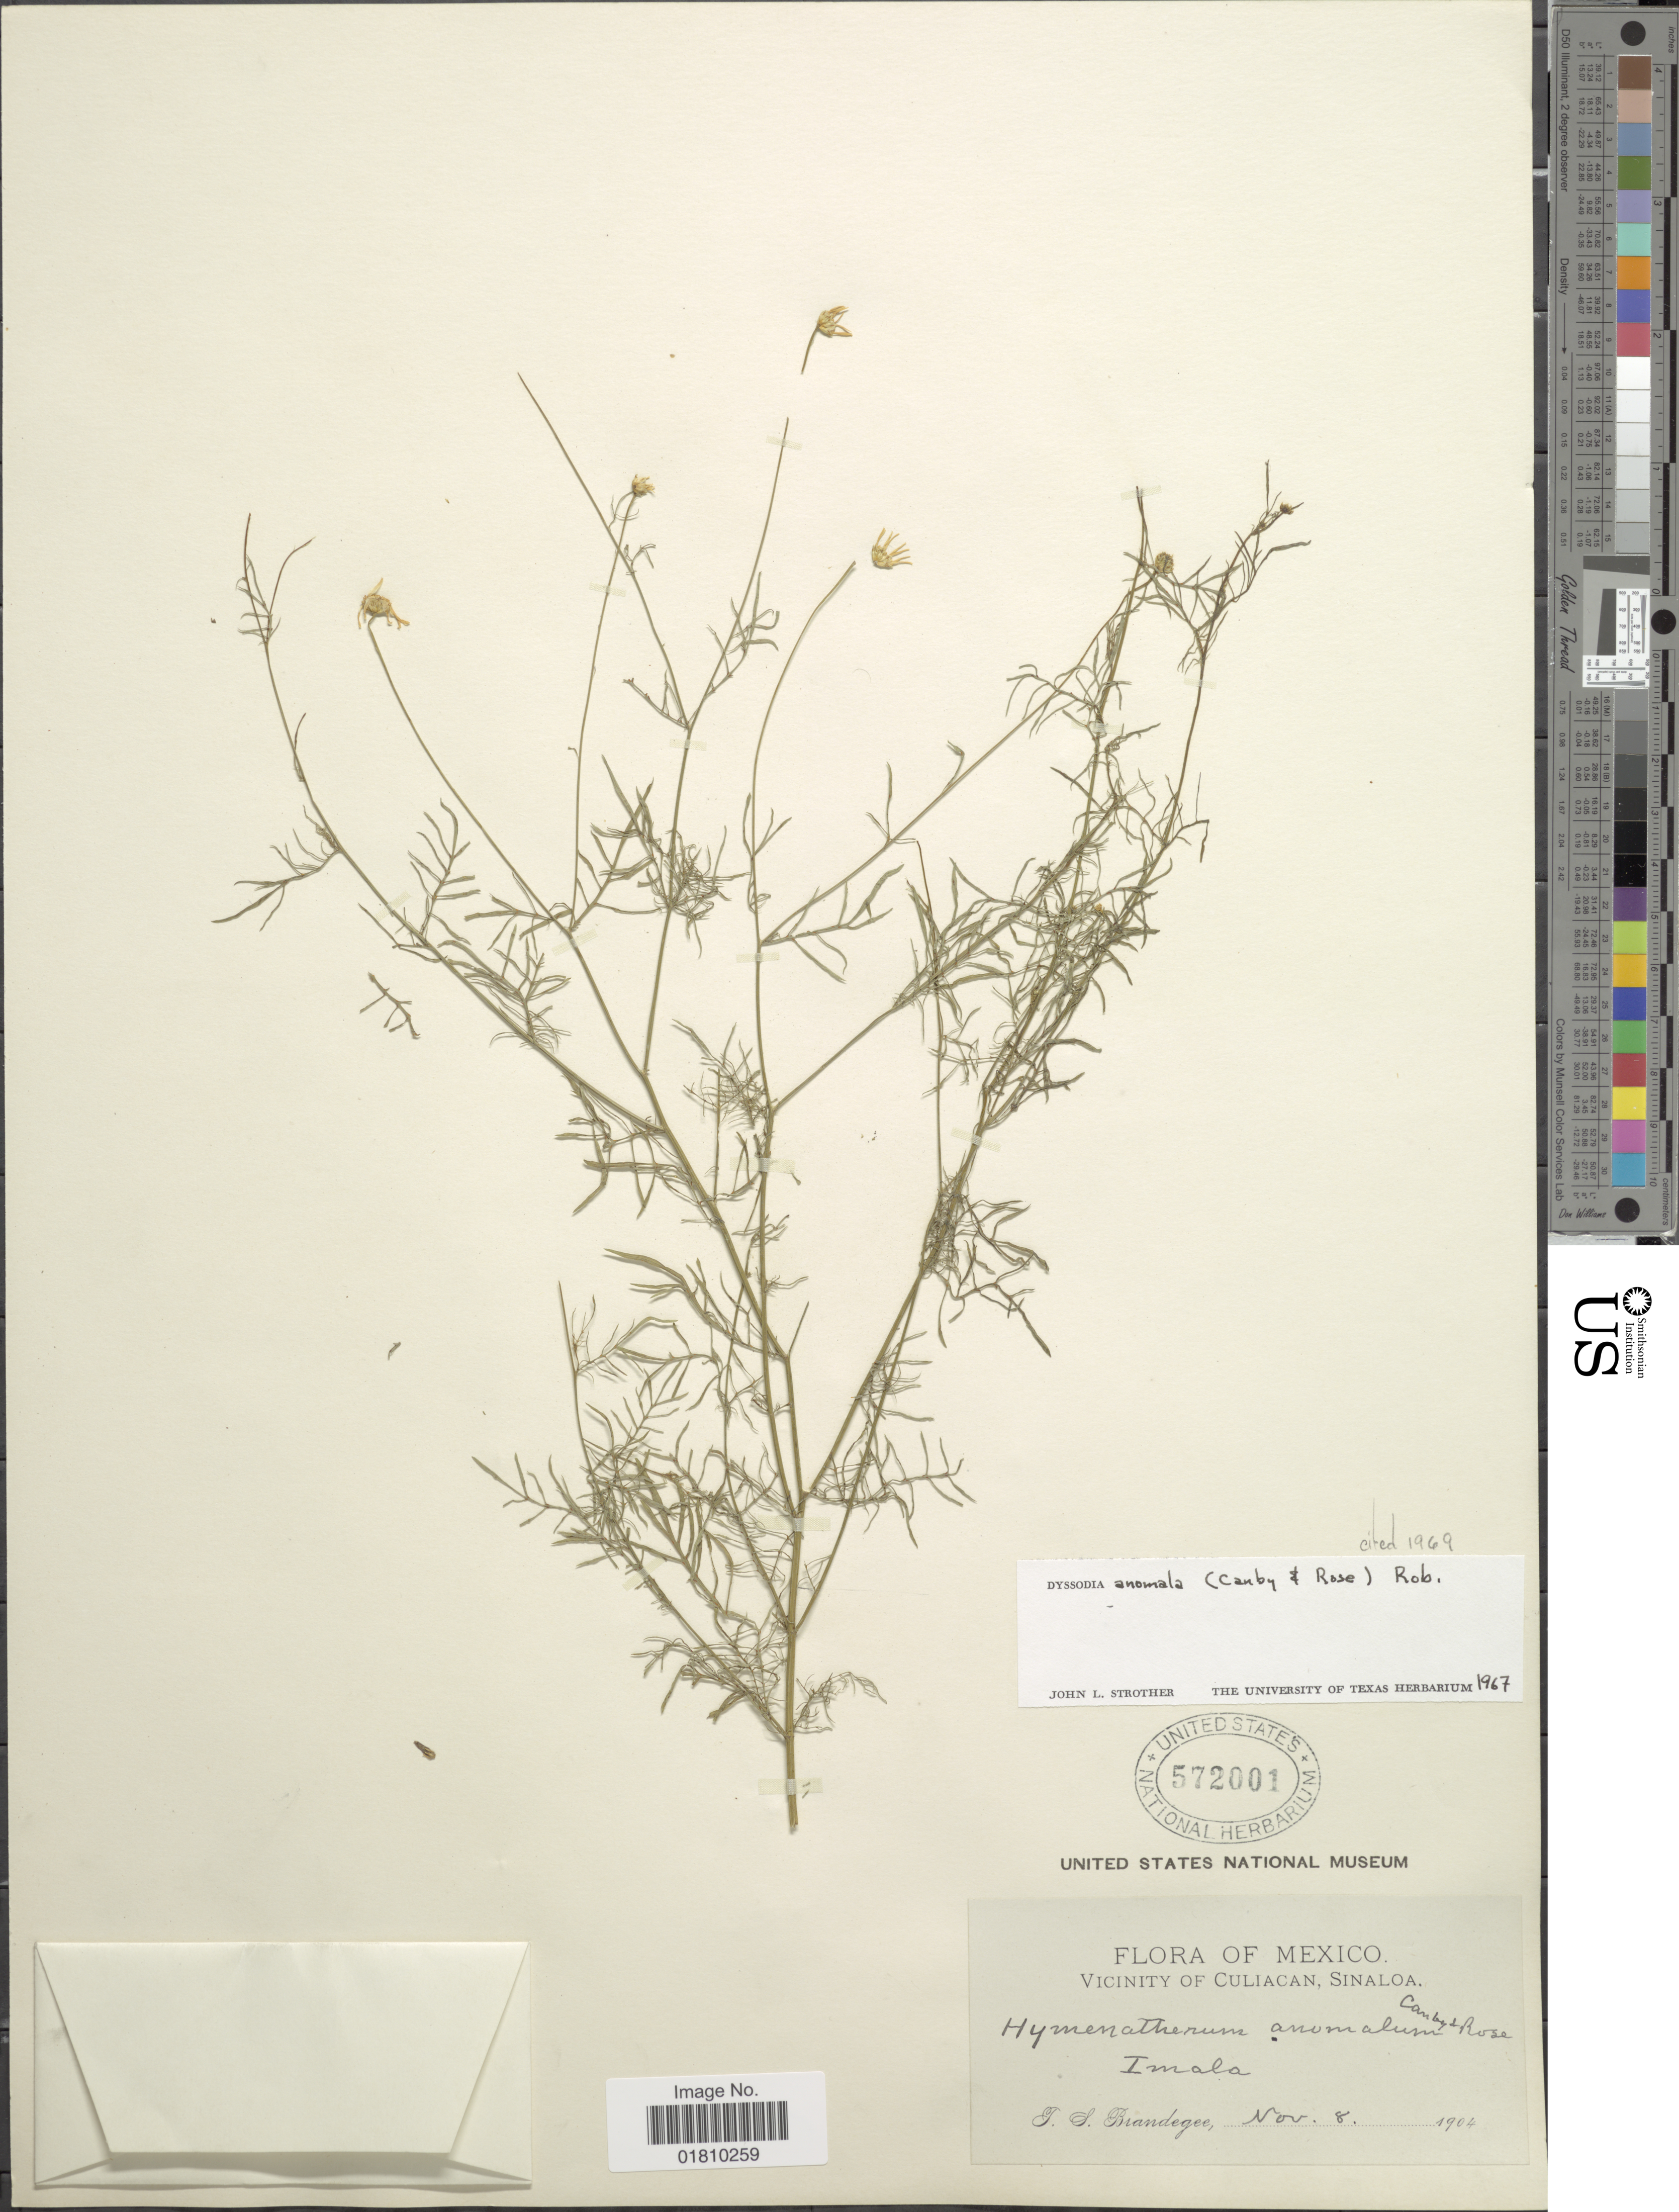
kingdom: Plantae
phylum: Tracheophyta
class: Magnoliopsida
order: Asterales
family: Asteraceae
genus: Adenophyllum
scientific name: Adenophyllum anomalum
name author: (Canby) Strother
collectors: T. S. Brandegee (herbarium)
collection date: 1904-11-08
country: Mexico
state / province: Sinaloa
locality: Vicinity of Culiacan, Imala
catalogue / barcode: US 572001